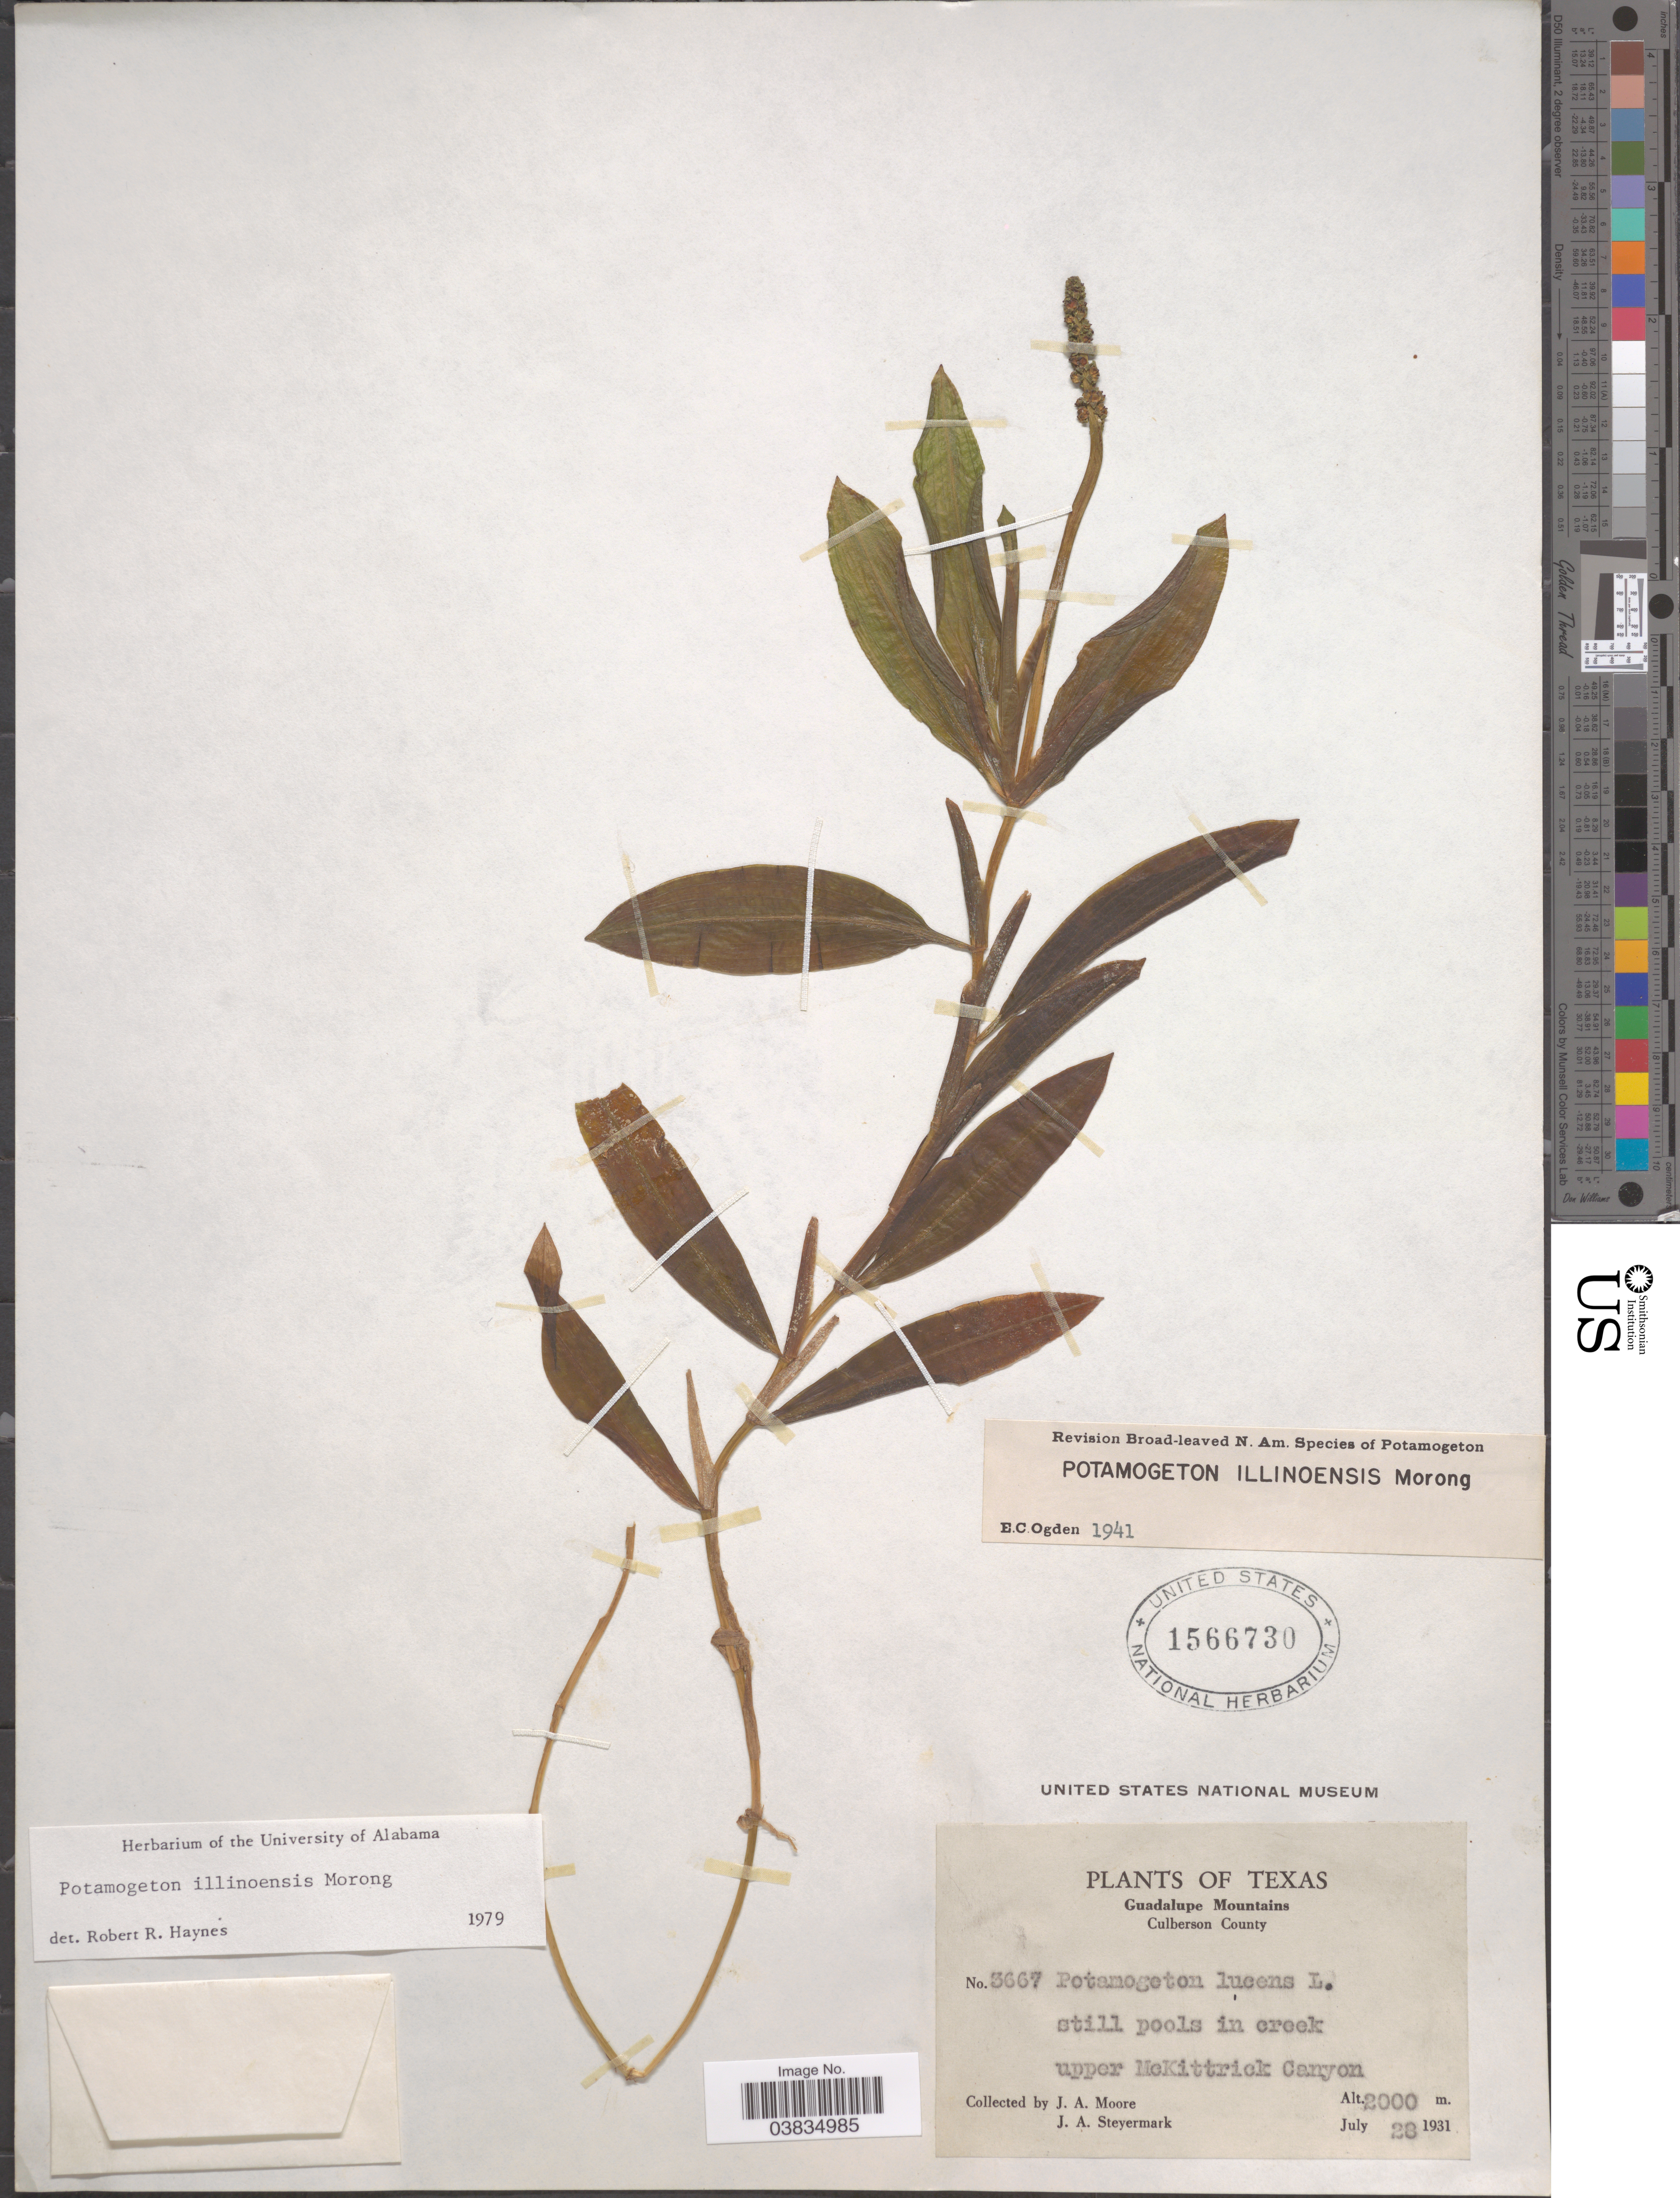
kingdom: Plantae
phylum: Tracheophyta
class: Liliopsida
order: Alismatales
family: Potamogetonaceae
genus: Potamogeton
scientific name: Potamogeton illinoensis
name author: Morong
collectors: J. A. Moore & J. Steyermark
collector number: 3667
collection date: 1931-07-28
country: United States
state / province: Texas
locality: Guadalupe Mountains. Culberson County. Still pools in creek upper McKittrick Canyon.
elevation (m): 2000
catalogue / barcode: US 1566730